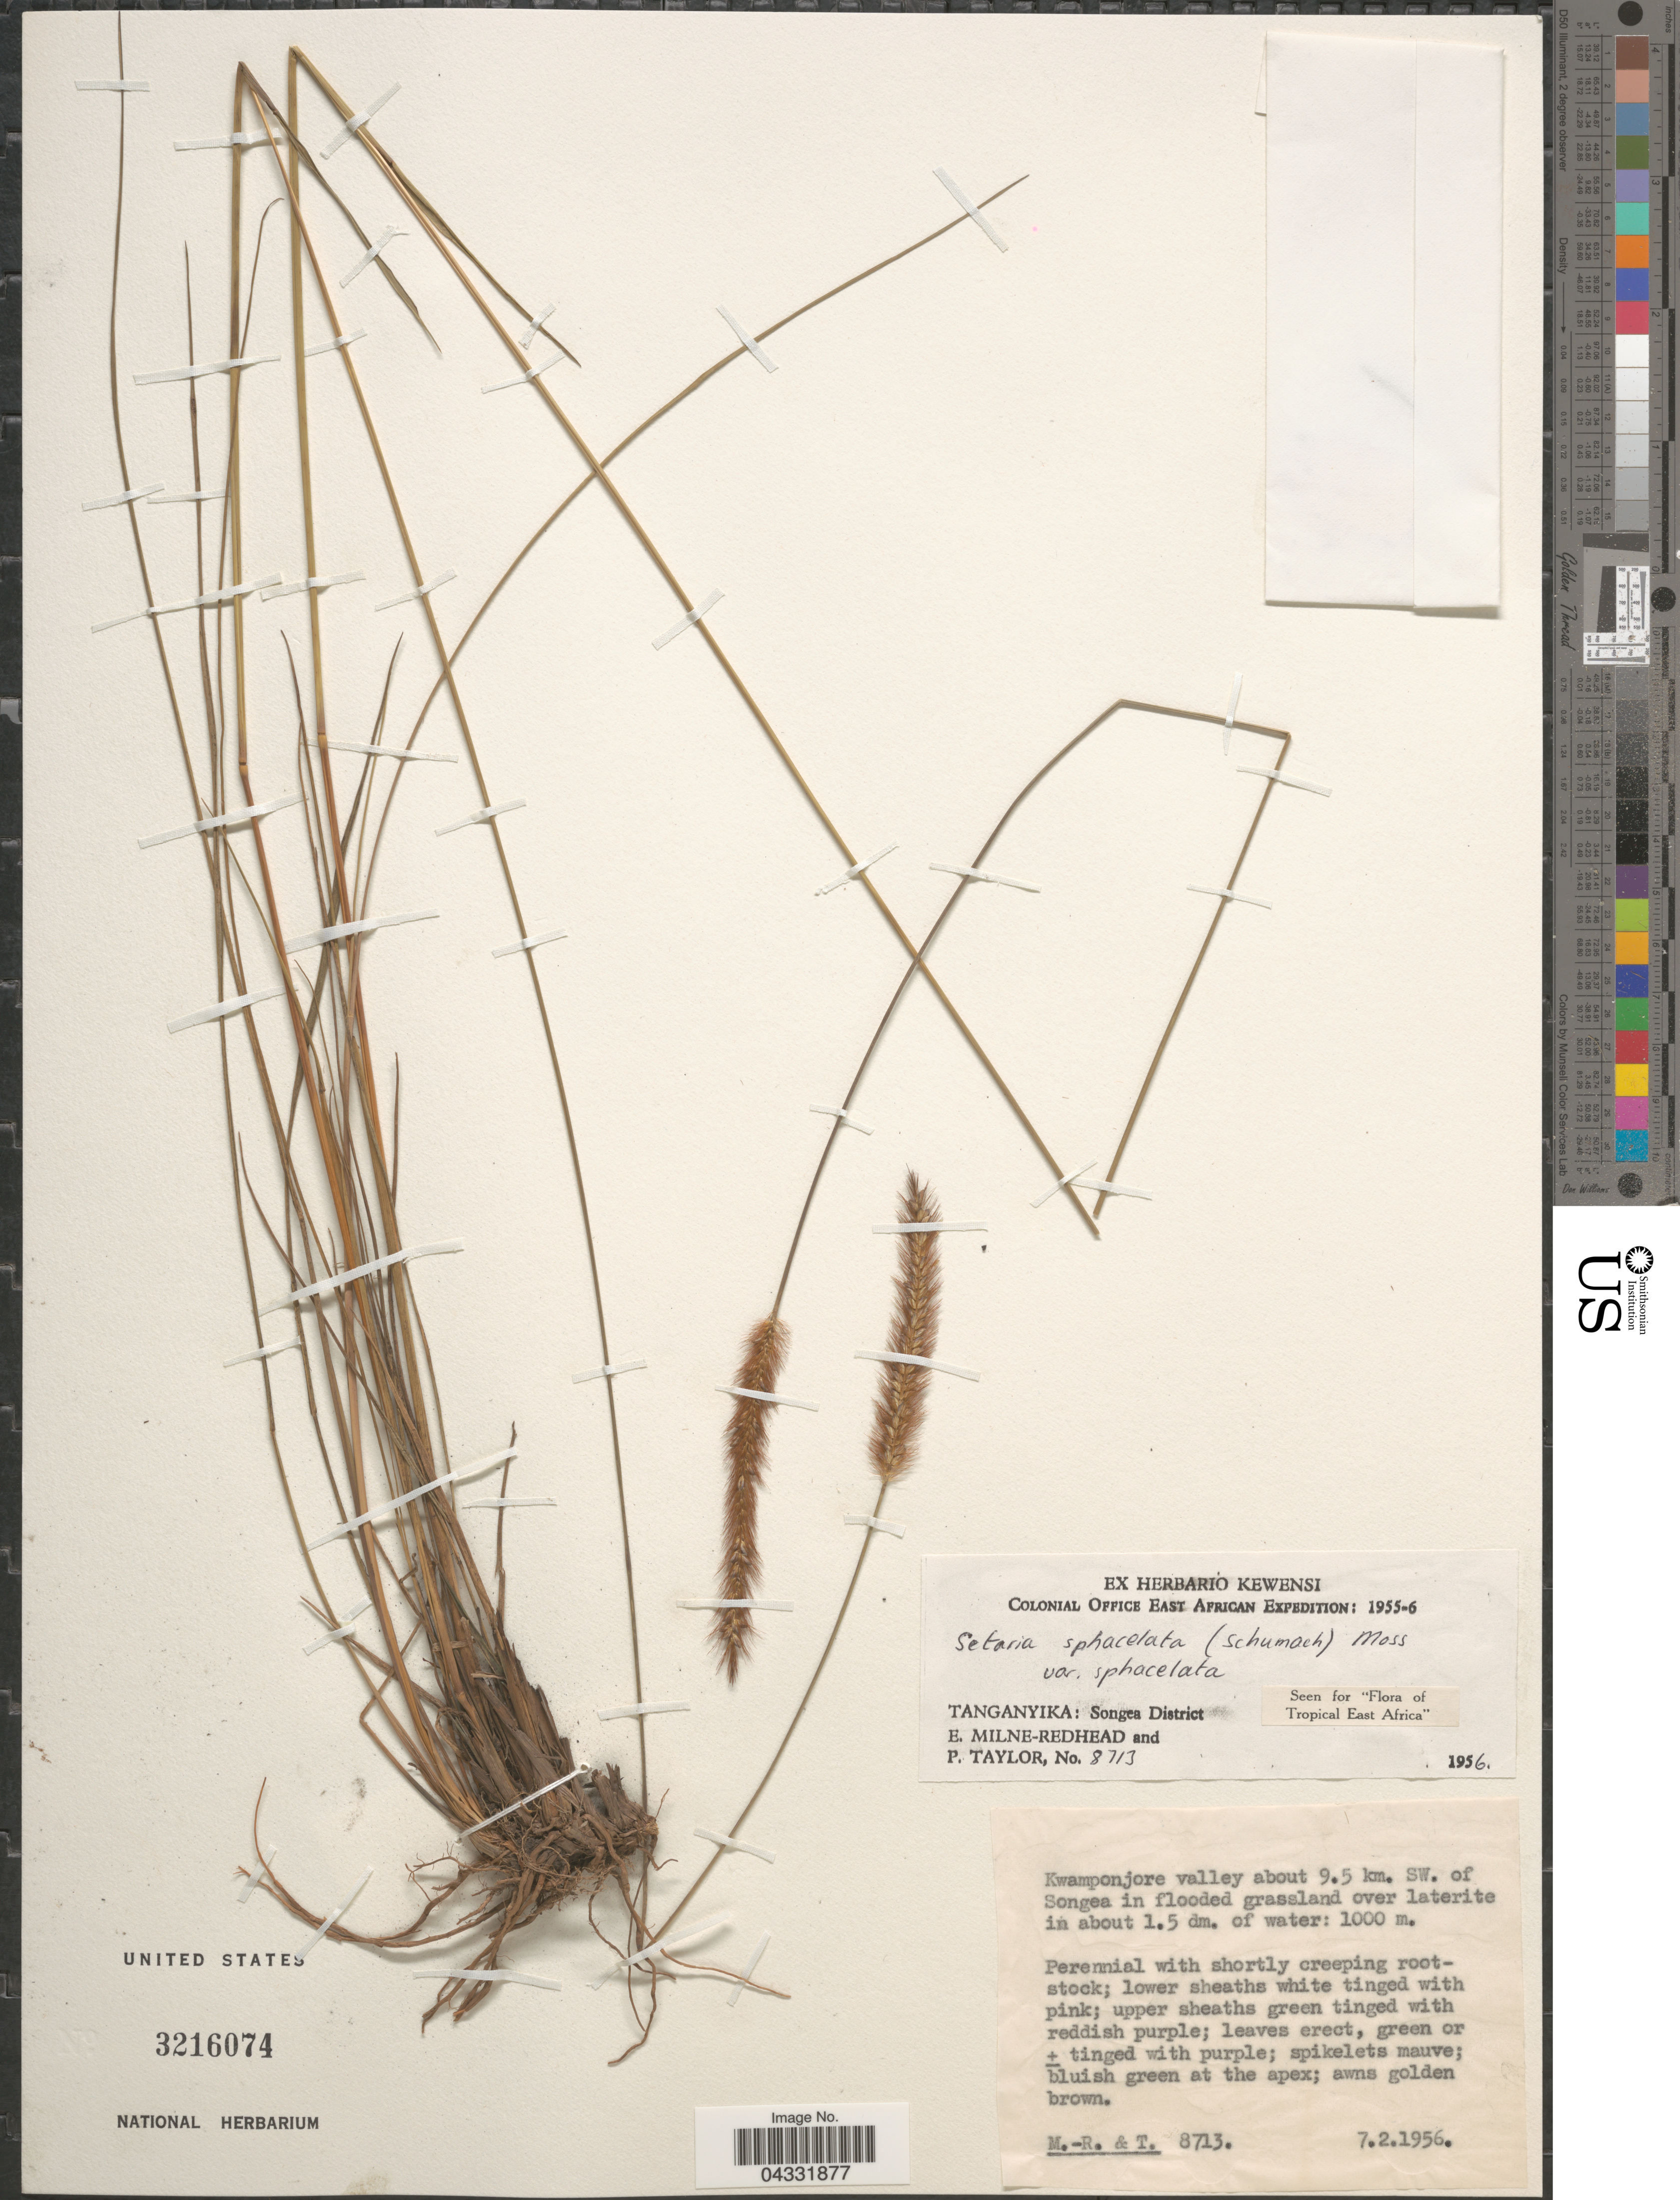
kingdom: Plantae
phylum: Tracheophyta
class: Liliopsida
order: Poales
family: Poaceae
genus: Setaria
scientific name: Setaria sphacelata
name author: (Schumach.) Stapf & Hubb. ex Moss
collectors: E. W. Milne-Redhead & P. Taylor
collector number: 8713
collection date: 1956-02-07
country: Tanzania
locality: Colonial Office East African Expedition: 1955-6. Tanganyika: Songea District. Kwamponjore valley about 9.5 km. SW. of Songea in flooded grassland over laterite in about 1.5 dm. of water.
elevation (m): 1000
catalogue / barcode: US 3216074